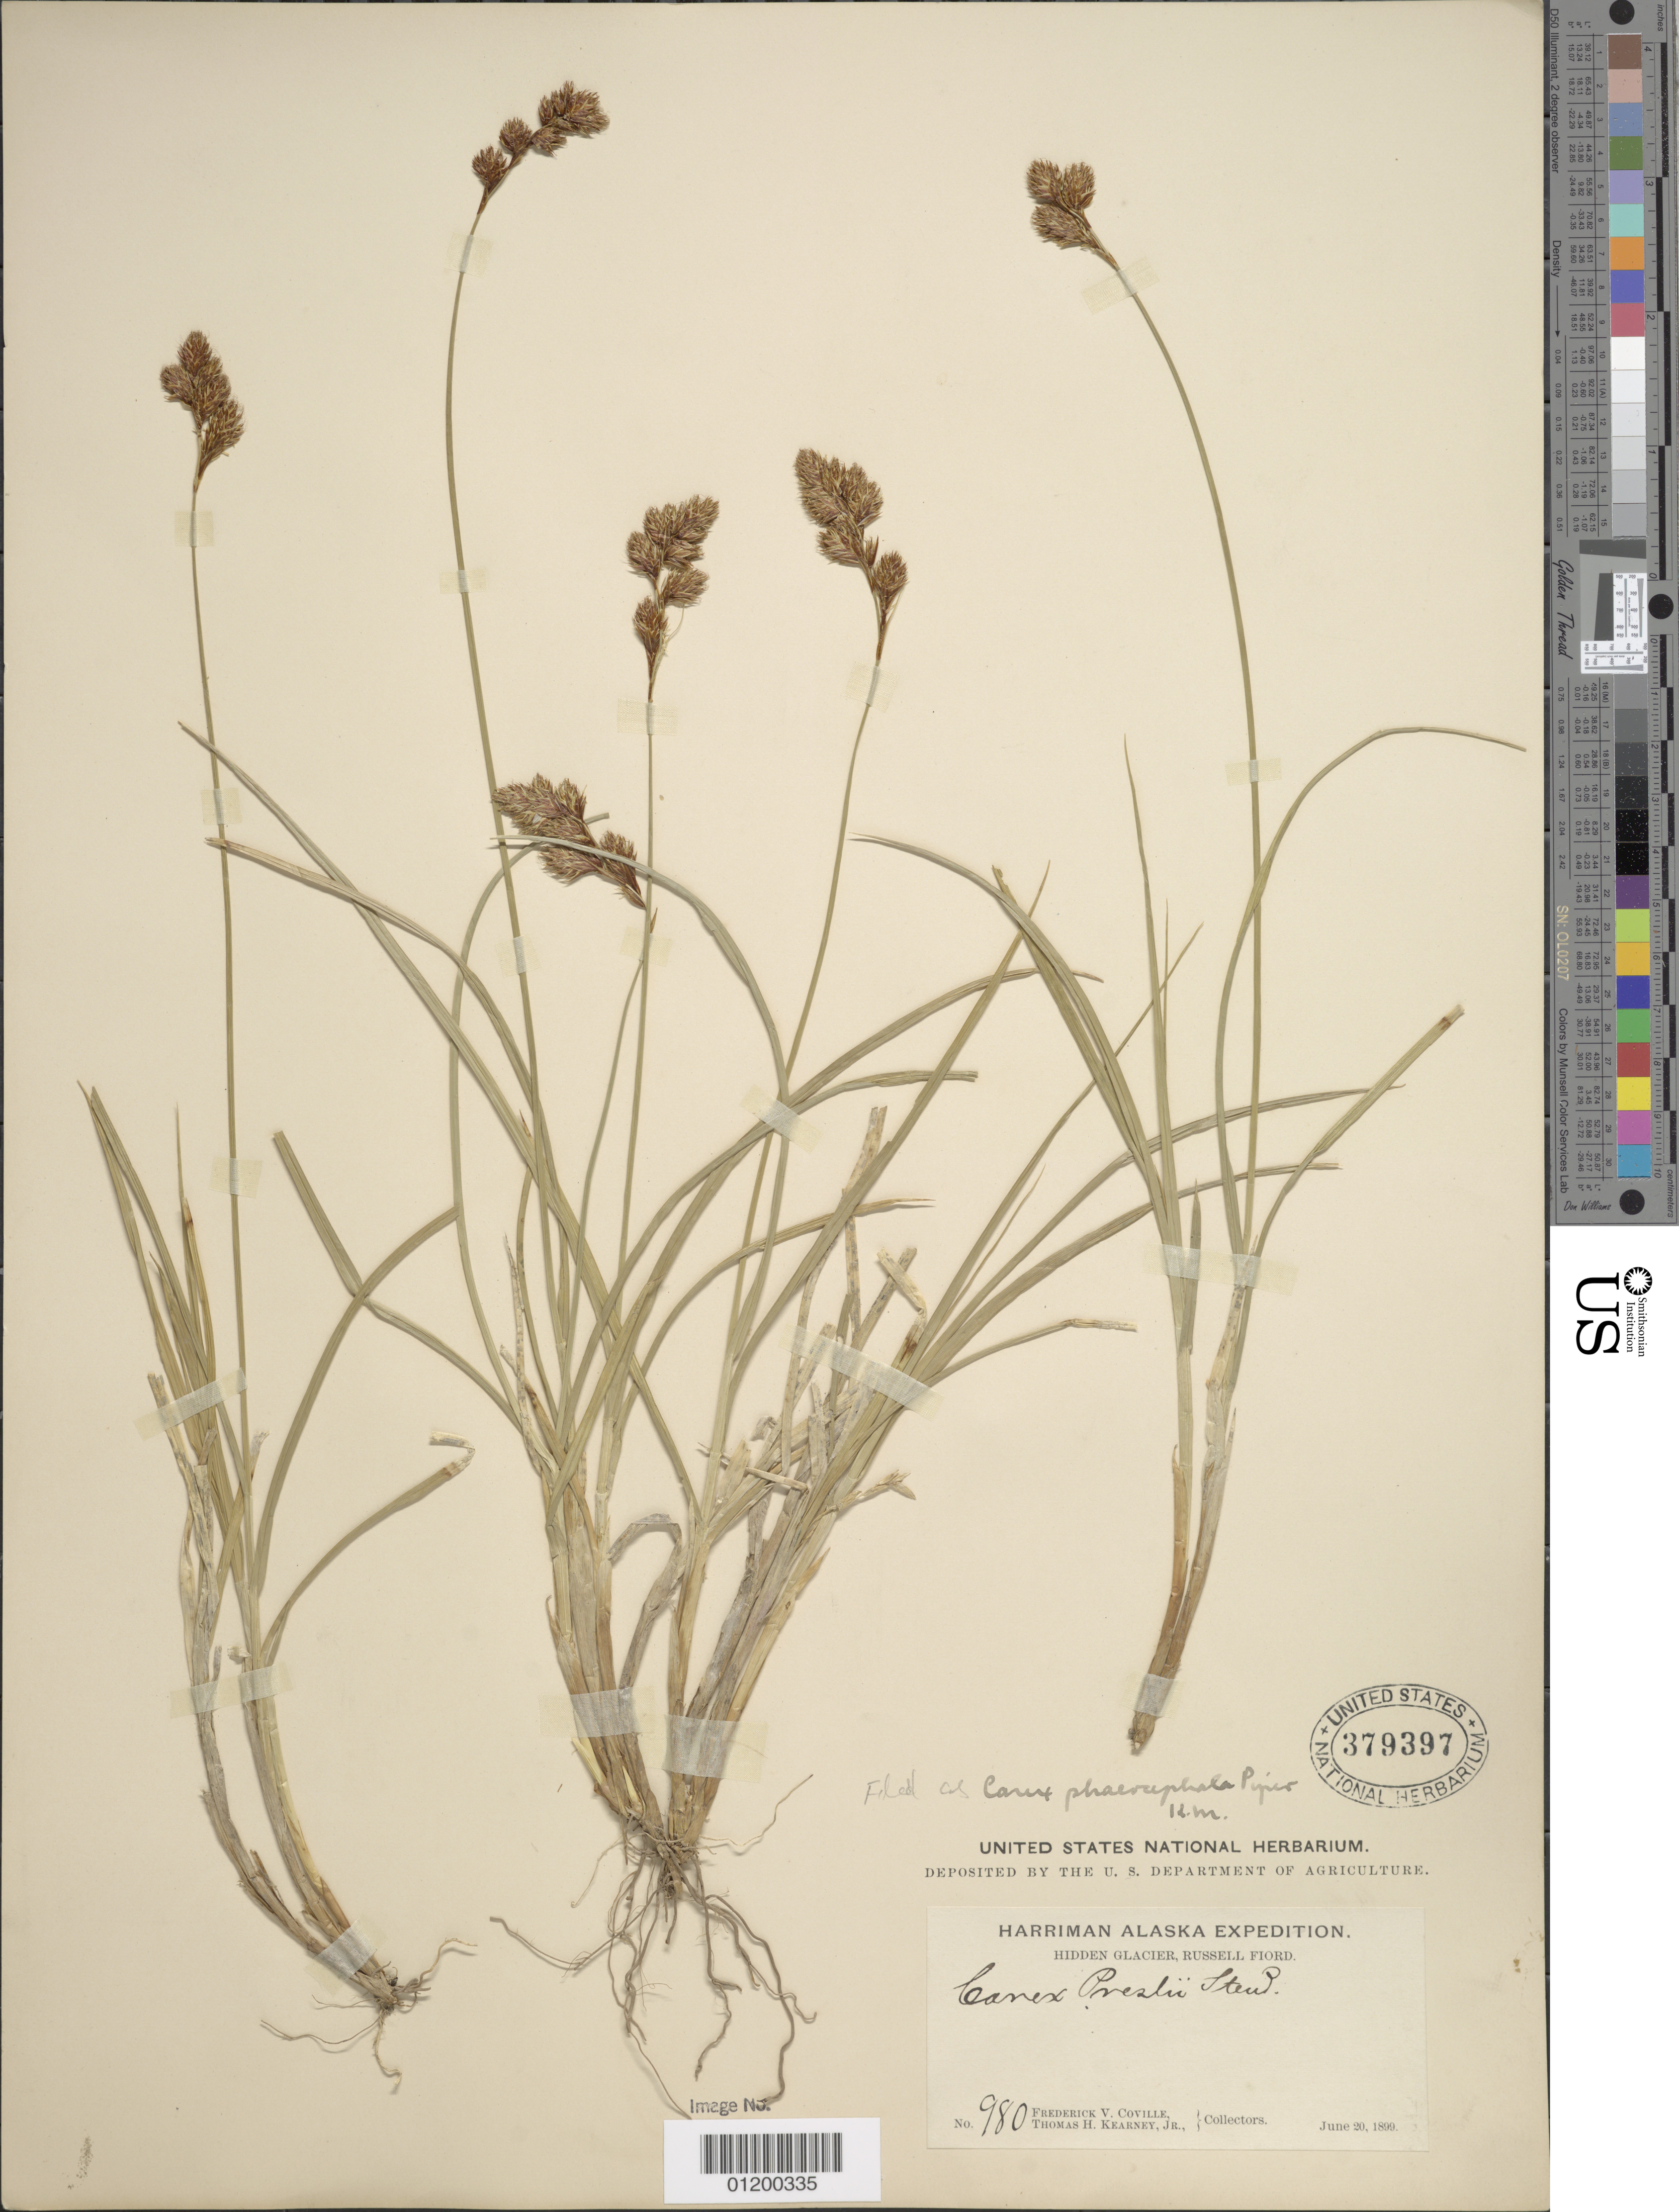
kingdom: Plantae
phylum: Tracheophyta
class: Liliopsida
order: Poales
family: Cyperaceae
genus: Carex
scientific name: Carex phaeocephala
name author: Piper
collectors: F. V. Coville & T. H. Kearney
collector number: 980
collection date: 1899-06-20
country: United States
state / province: Alaska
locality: Hidden Glacier, Russell Fiord.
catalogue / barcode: US 379397